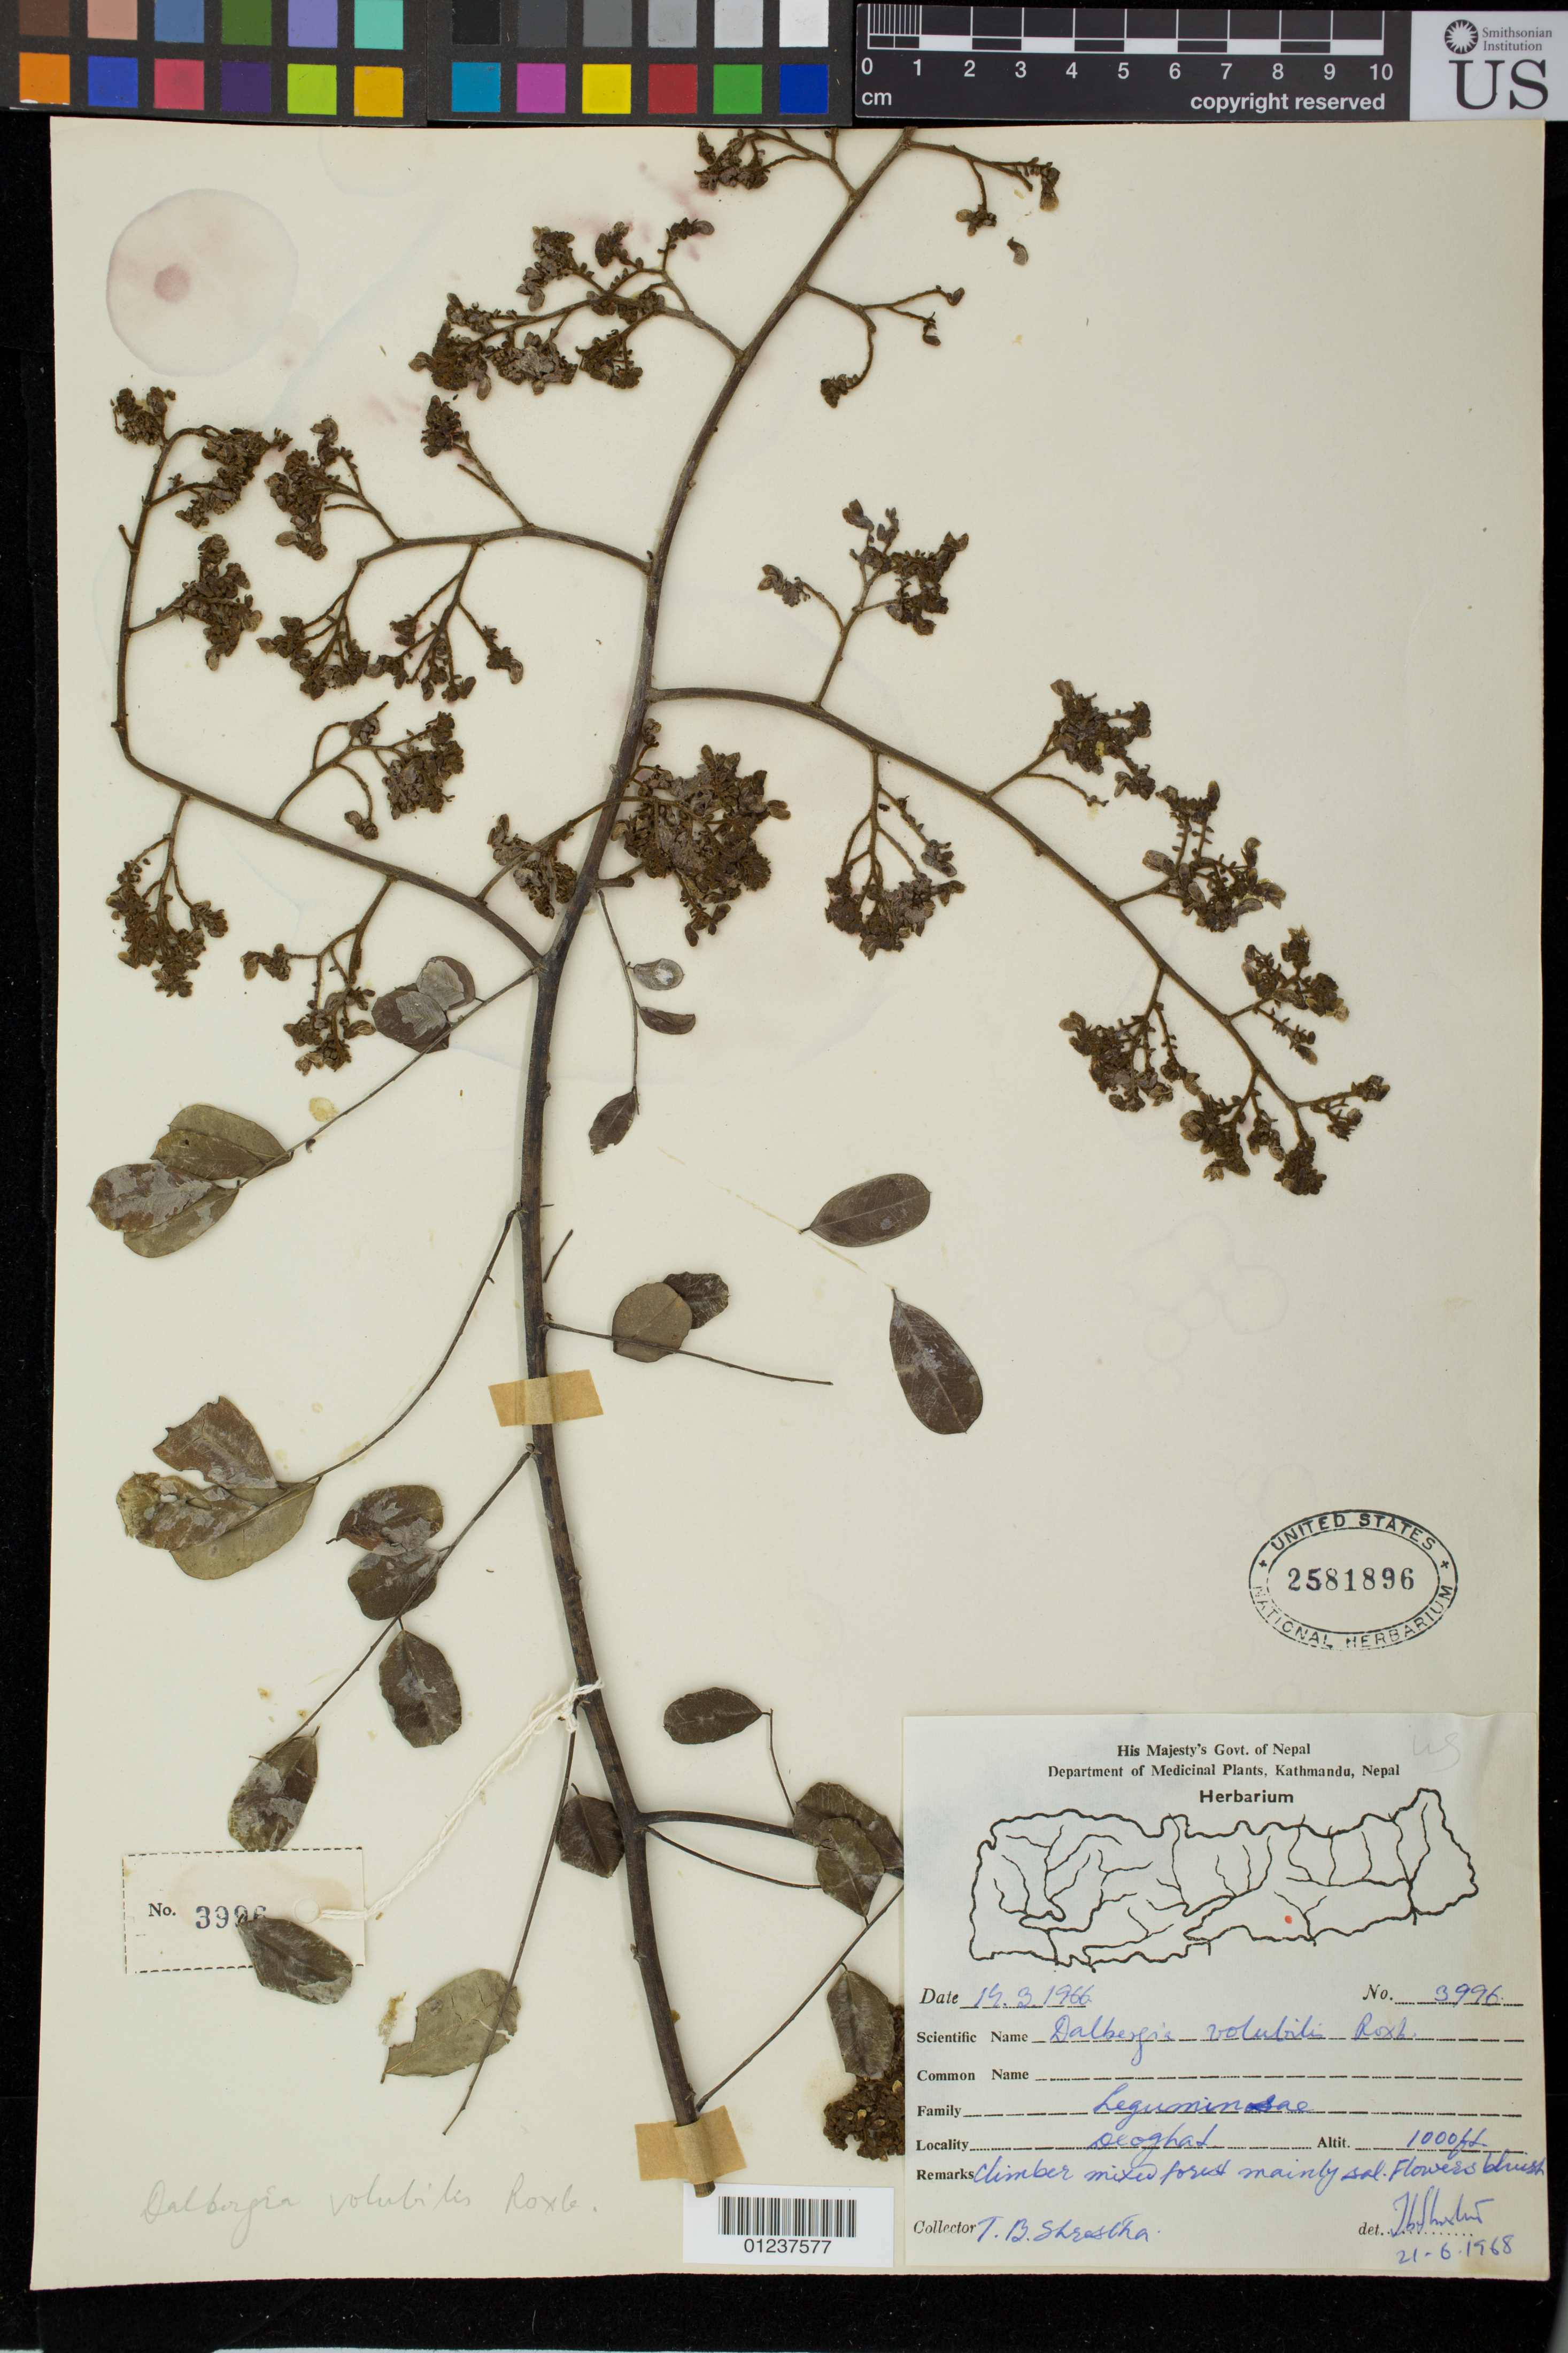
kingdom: Plantae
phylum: Tracheophyta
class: Magnoliopsida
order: Fabales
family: Fabaceae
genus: Dalbergia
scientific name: Dalbergia volubilis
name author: Roxb.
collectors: T. Shrasttsa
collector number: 3996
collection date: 1966-03-19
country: Nepal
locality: Deoghad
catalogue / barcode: US 2581896